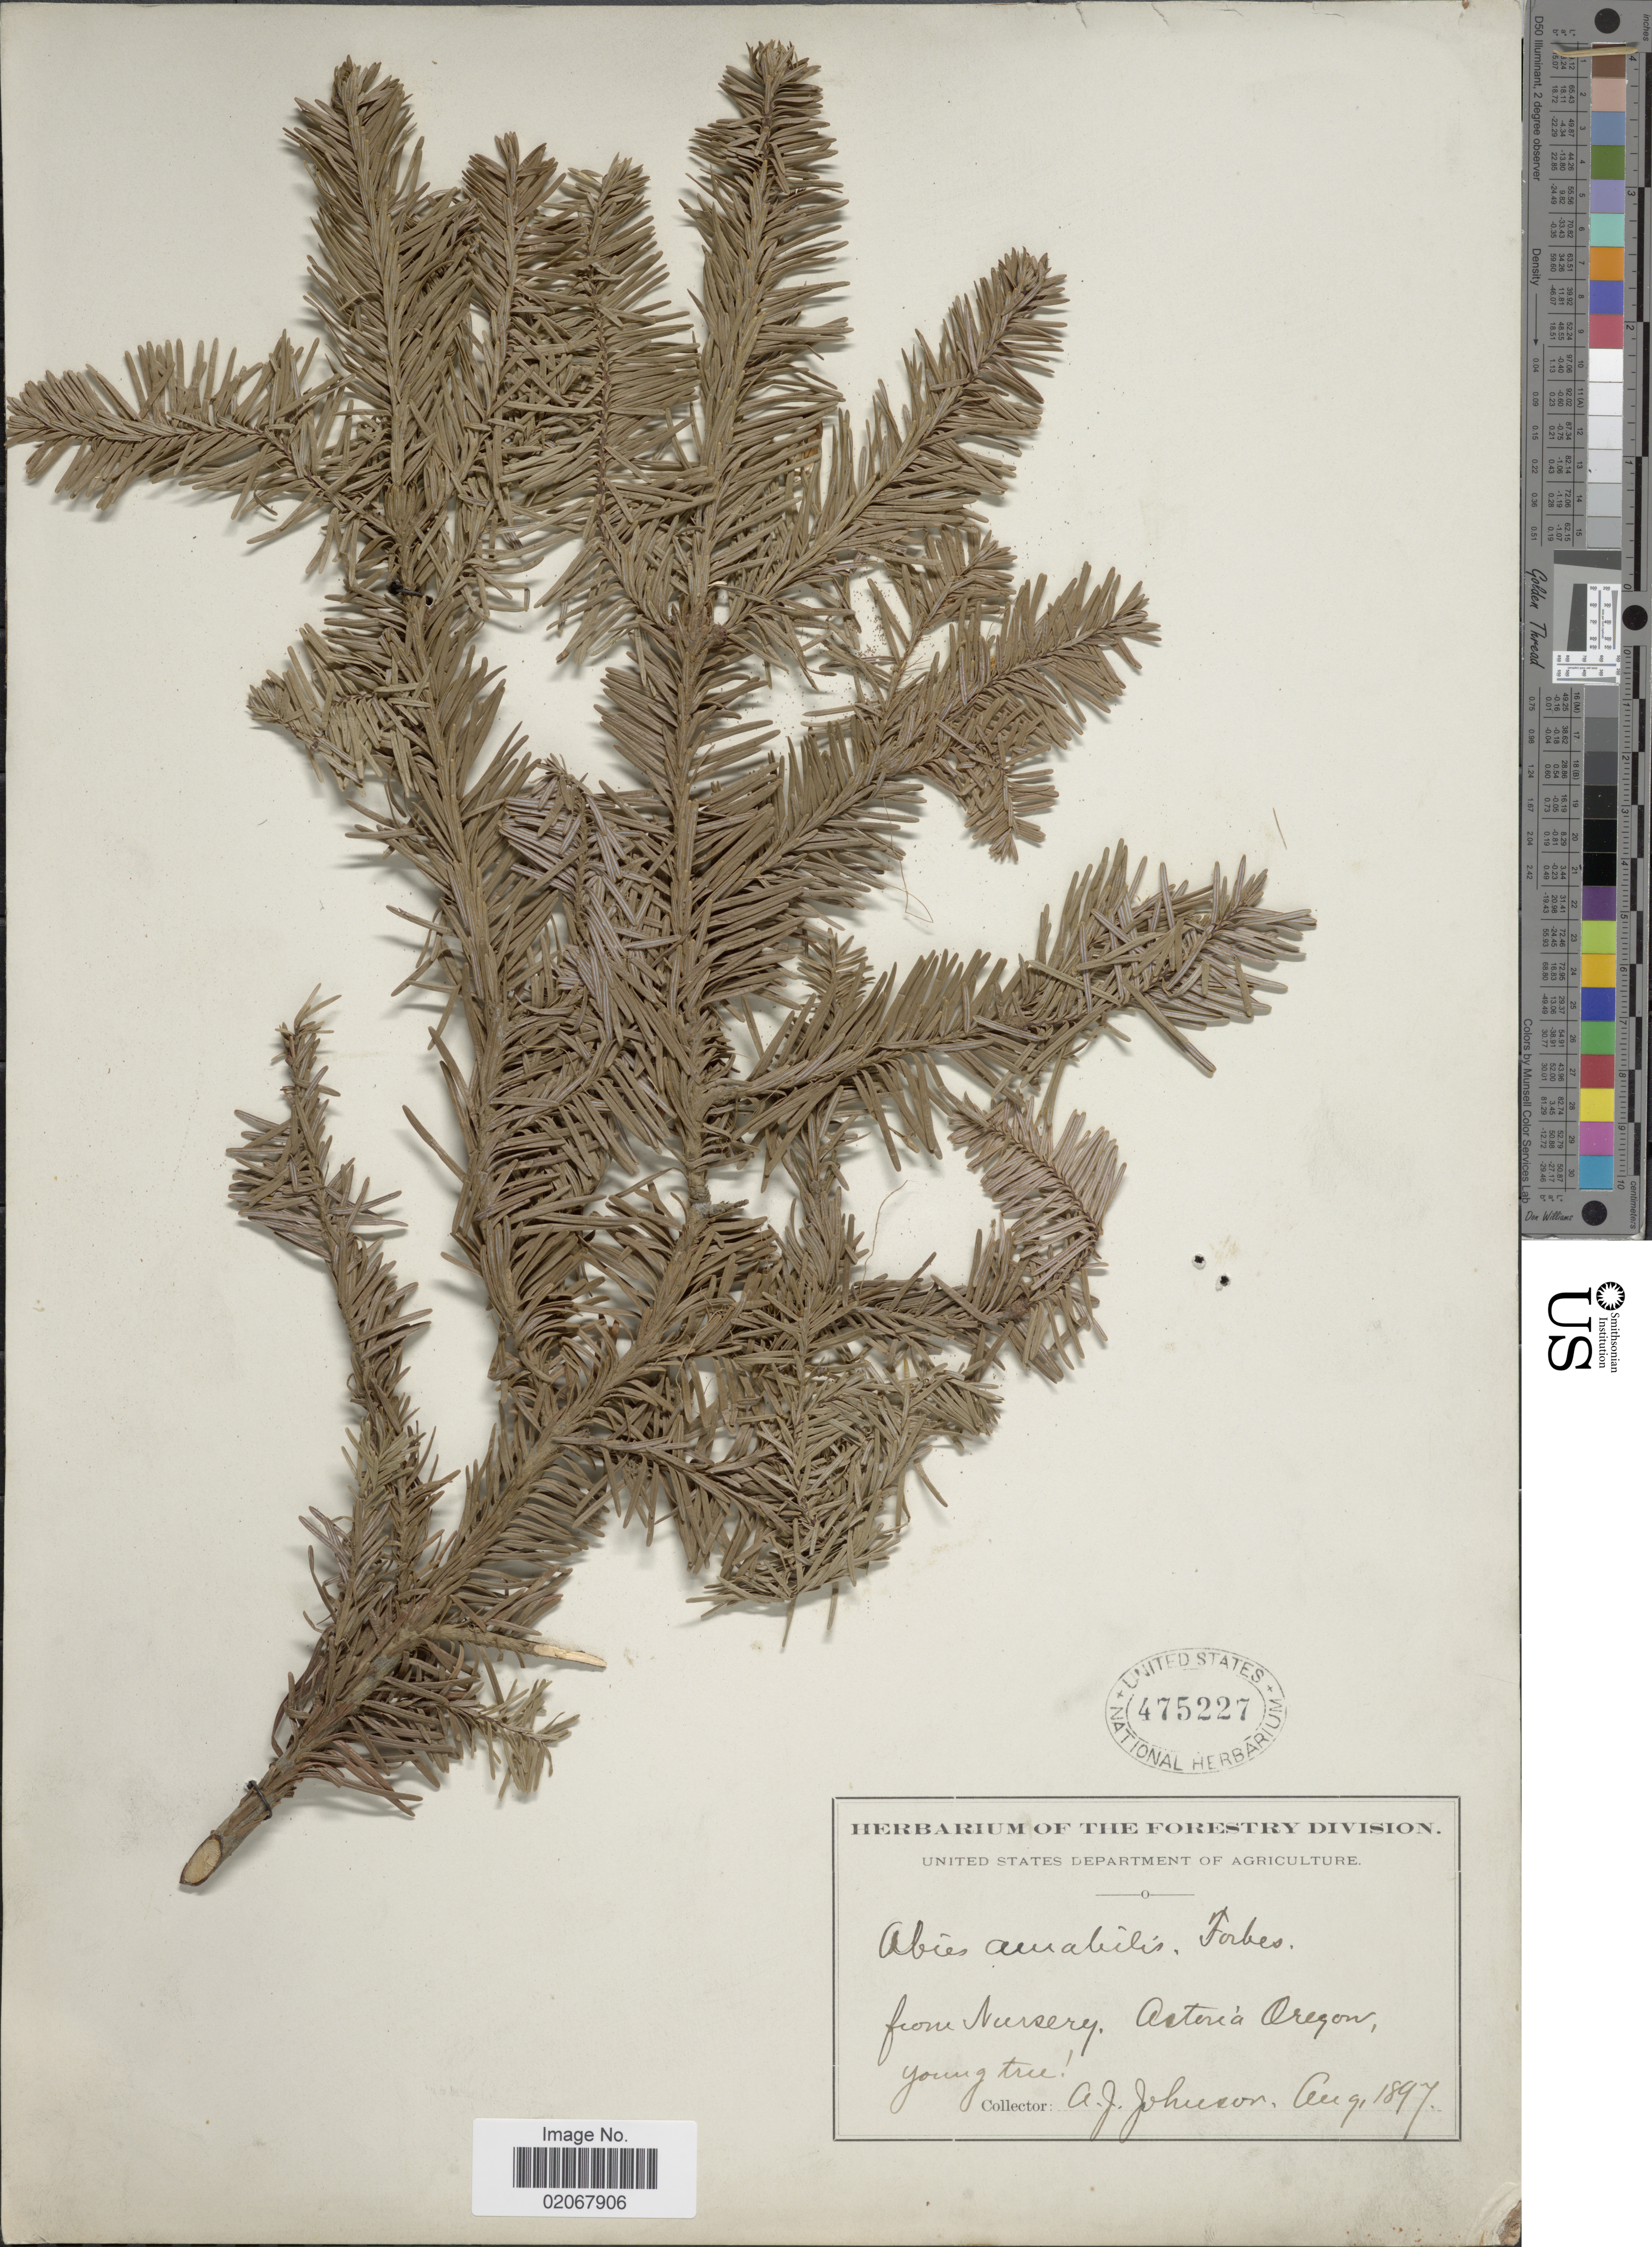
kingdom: Plantae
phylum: Tracheophyta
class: Pinopsida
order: Pinales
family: Pinaceae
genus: Abies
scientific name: Abies amabilis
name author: Douglas ex J. Forbes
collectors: A. Johnson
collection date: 1897-08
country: United States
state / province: Oregon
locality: From Nursery, Asteria Oregon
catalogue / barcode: US 475227